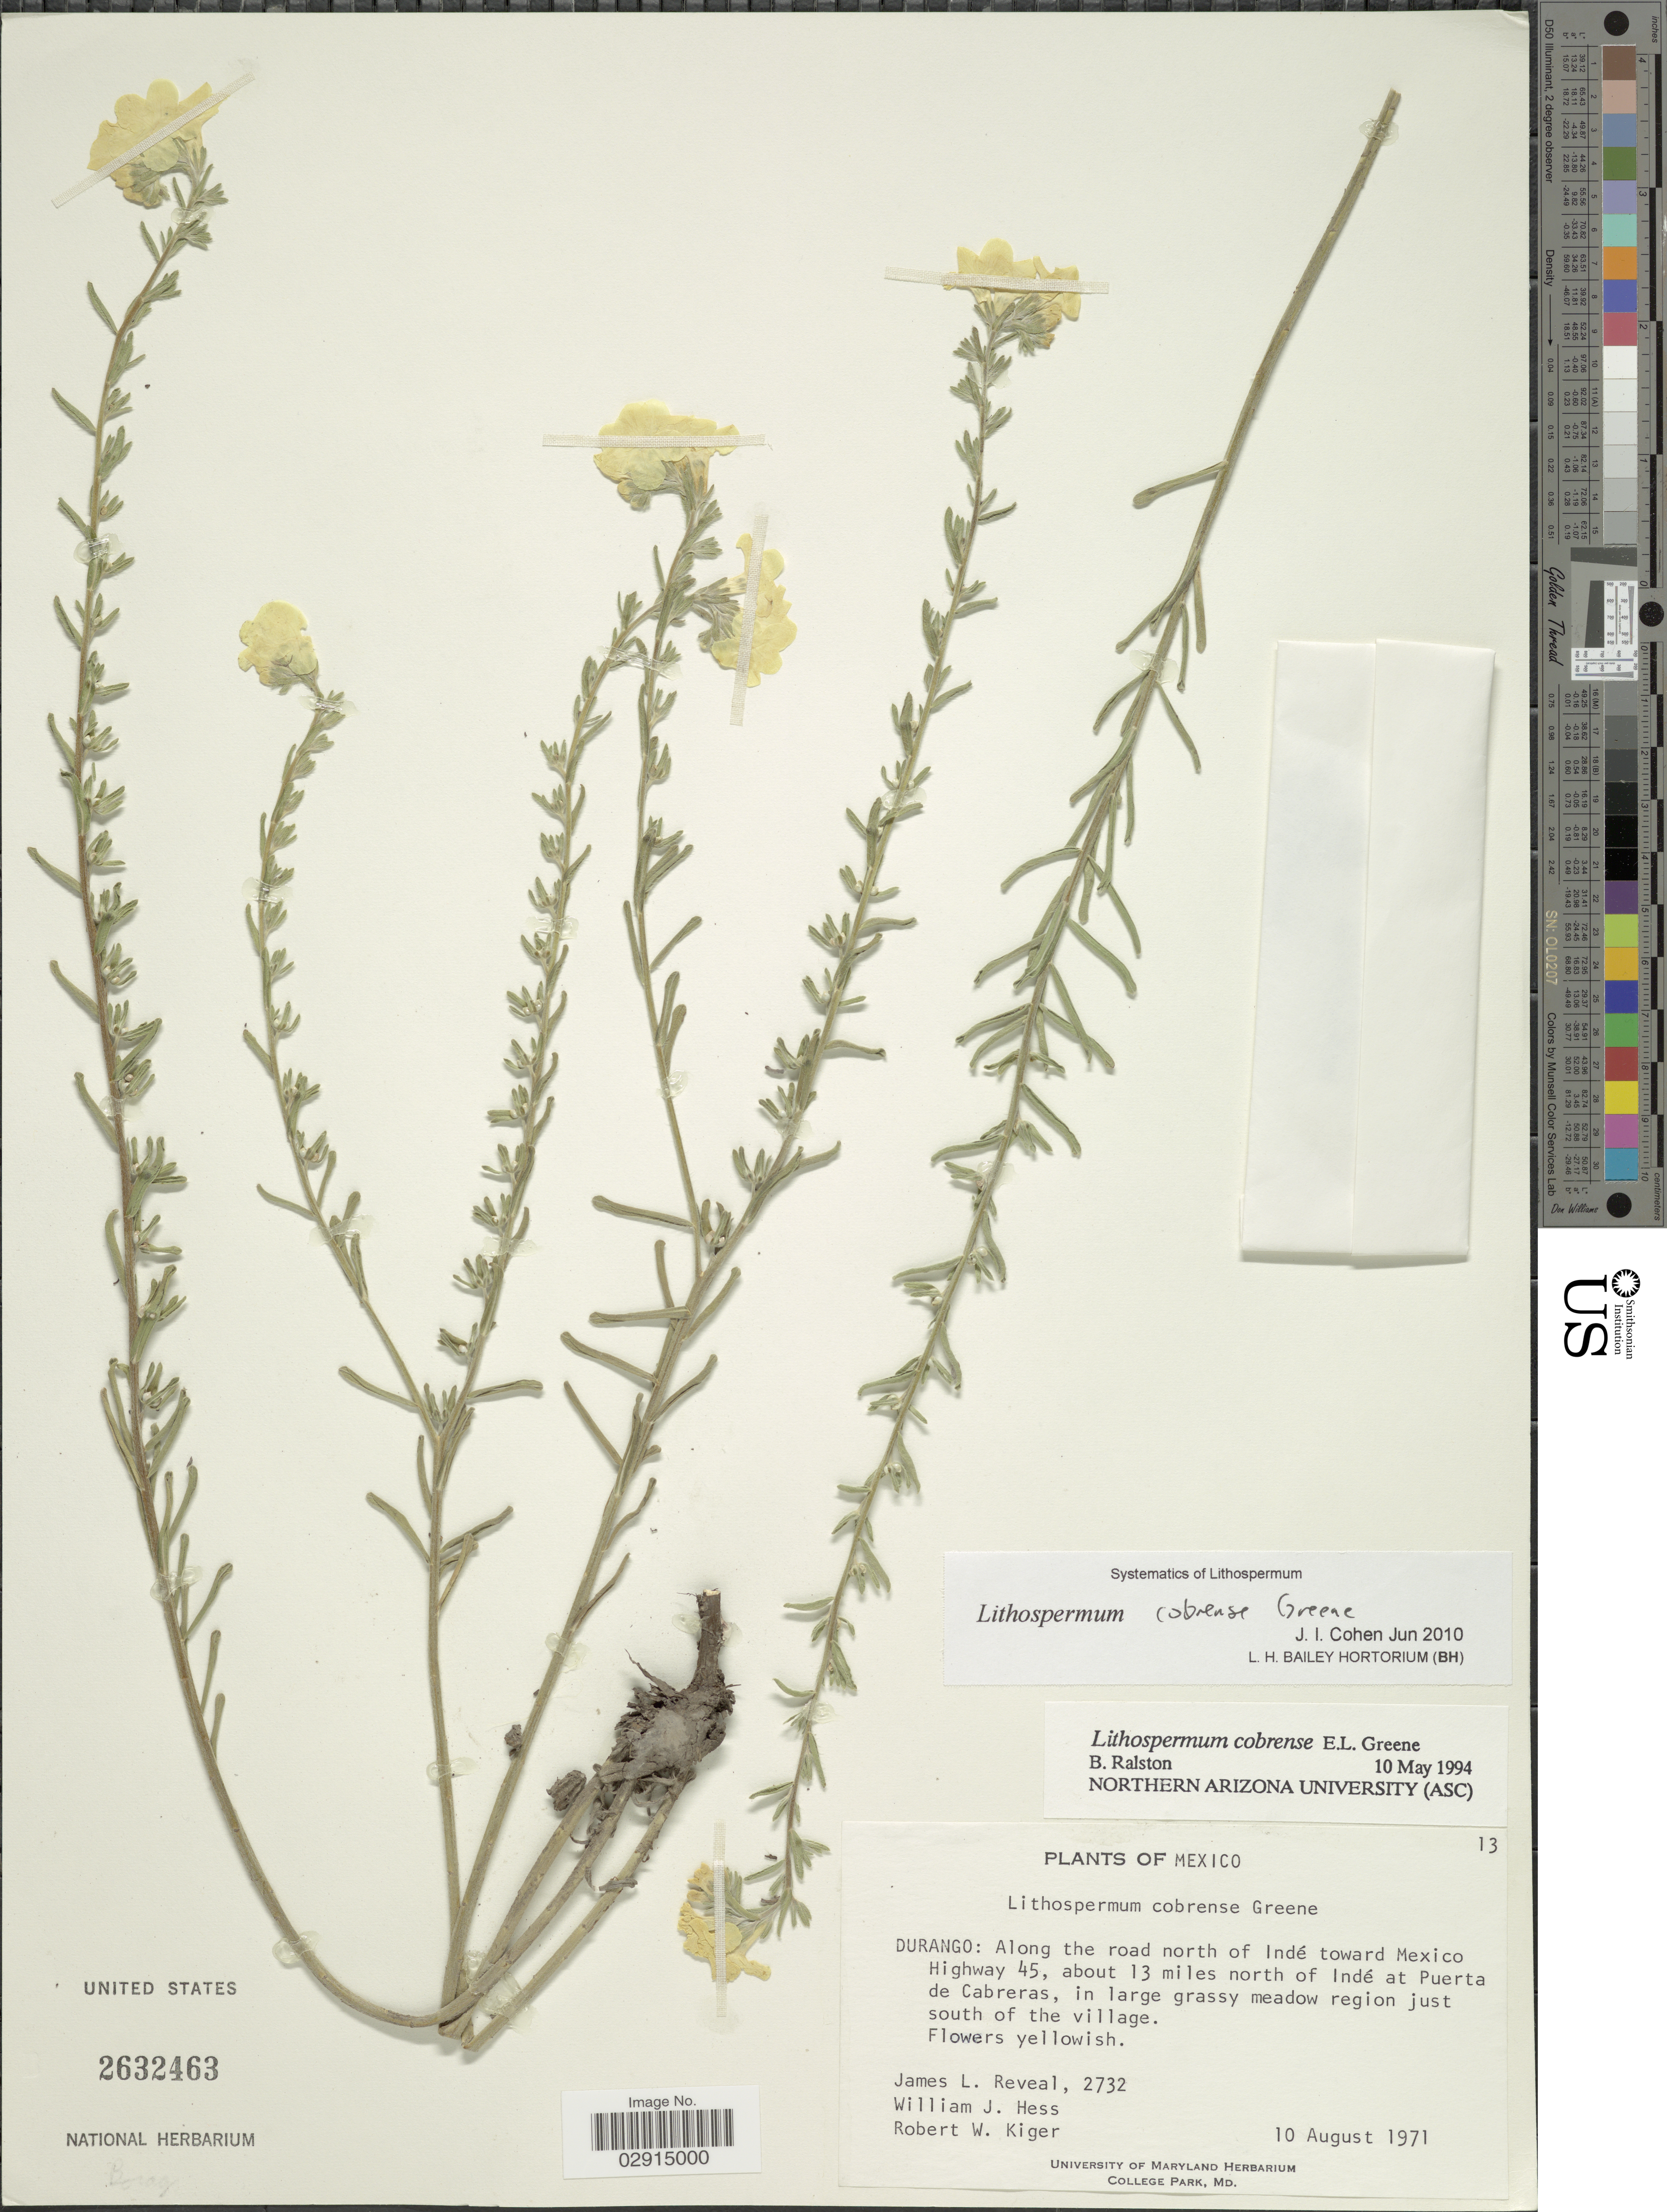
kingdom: Plantae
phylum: Tracheophyta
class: Magnoliopsida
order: Boraginales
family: Boraginaceae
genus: Lithospermum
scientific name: Lithospermum cobrense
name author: Greene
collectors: J. L. Reveal, W. Hess & R. Kiger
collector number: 2732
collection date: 1971-08-10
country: Mexico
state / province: Durango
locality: Durango: Along the road north of Indé toward Mexico Highway 45, about 13 miles north of Indé at Puerta de Cabreras, in large grassy meadow region just south of the village. Mexico.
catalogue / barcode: US 2632463